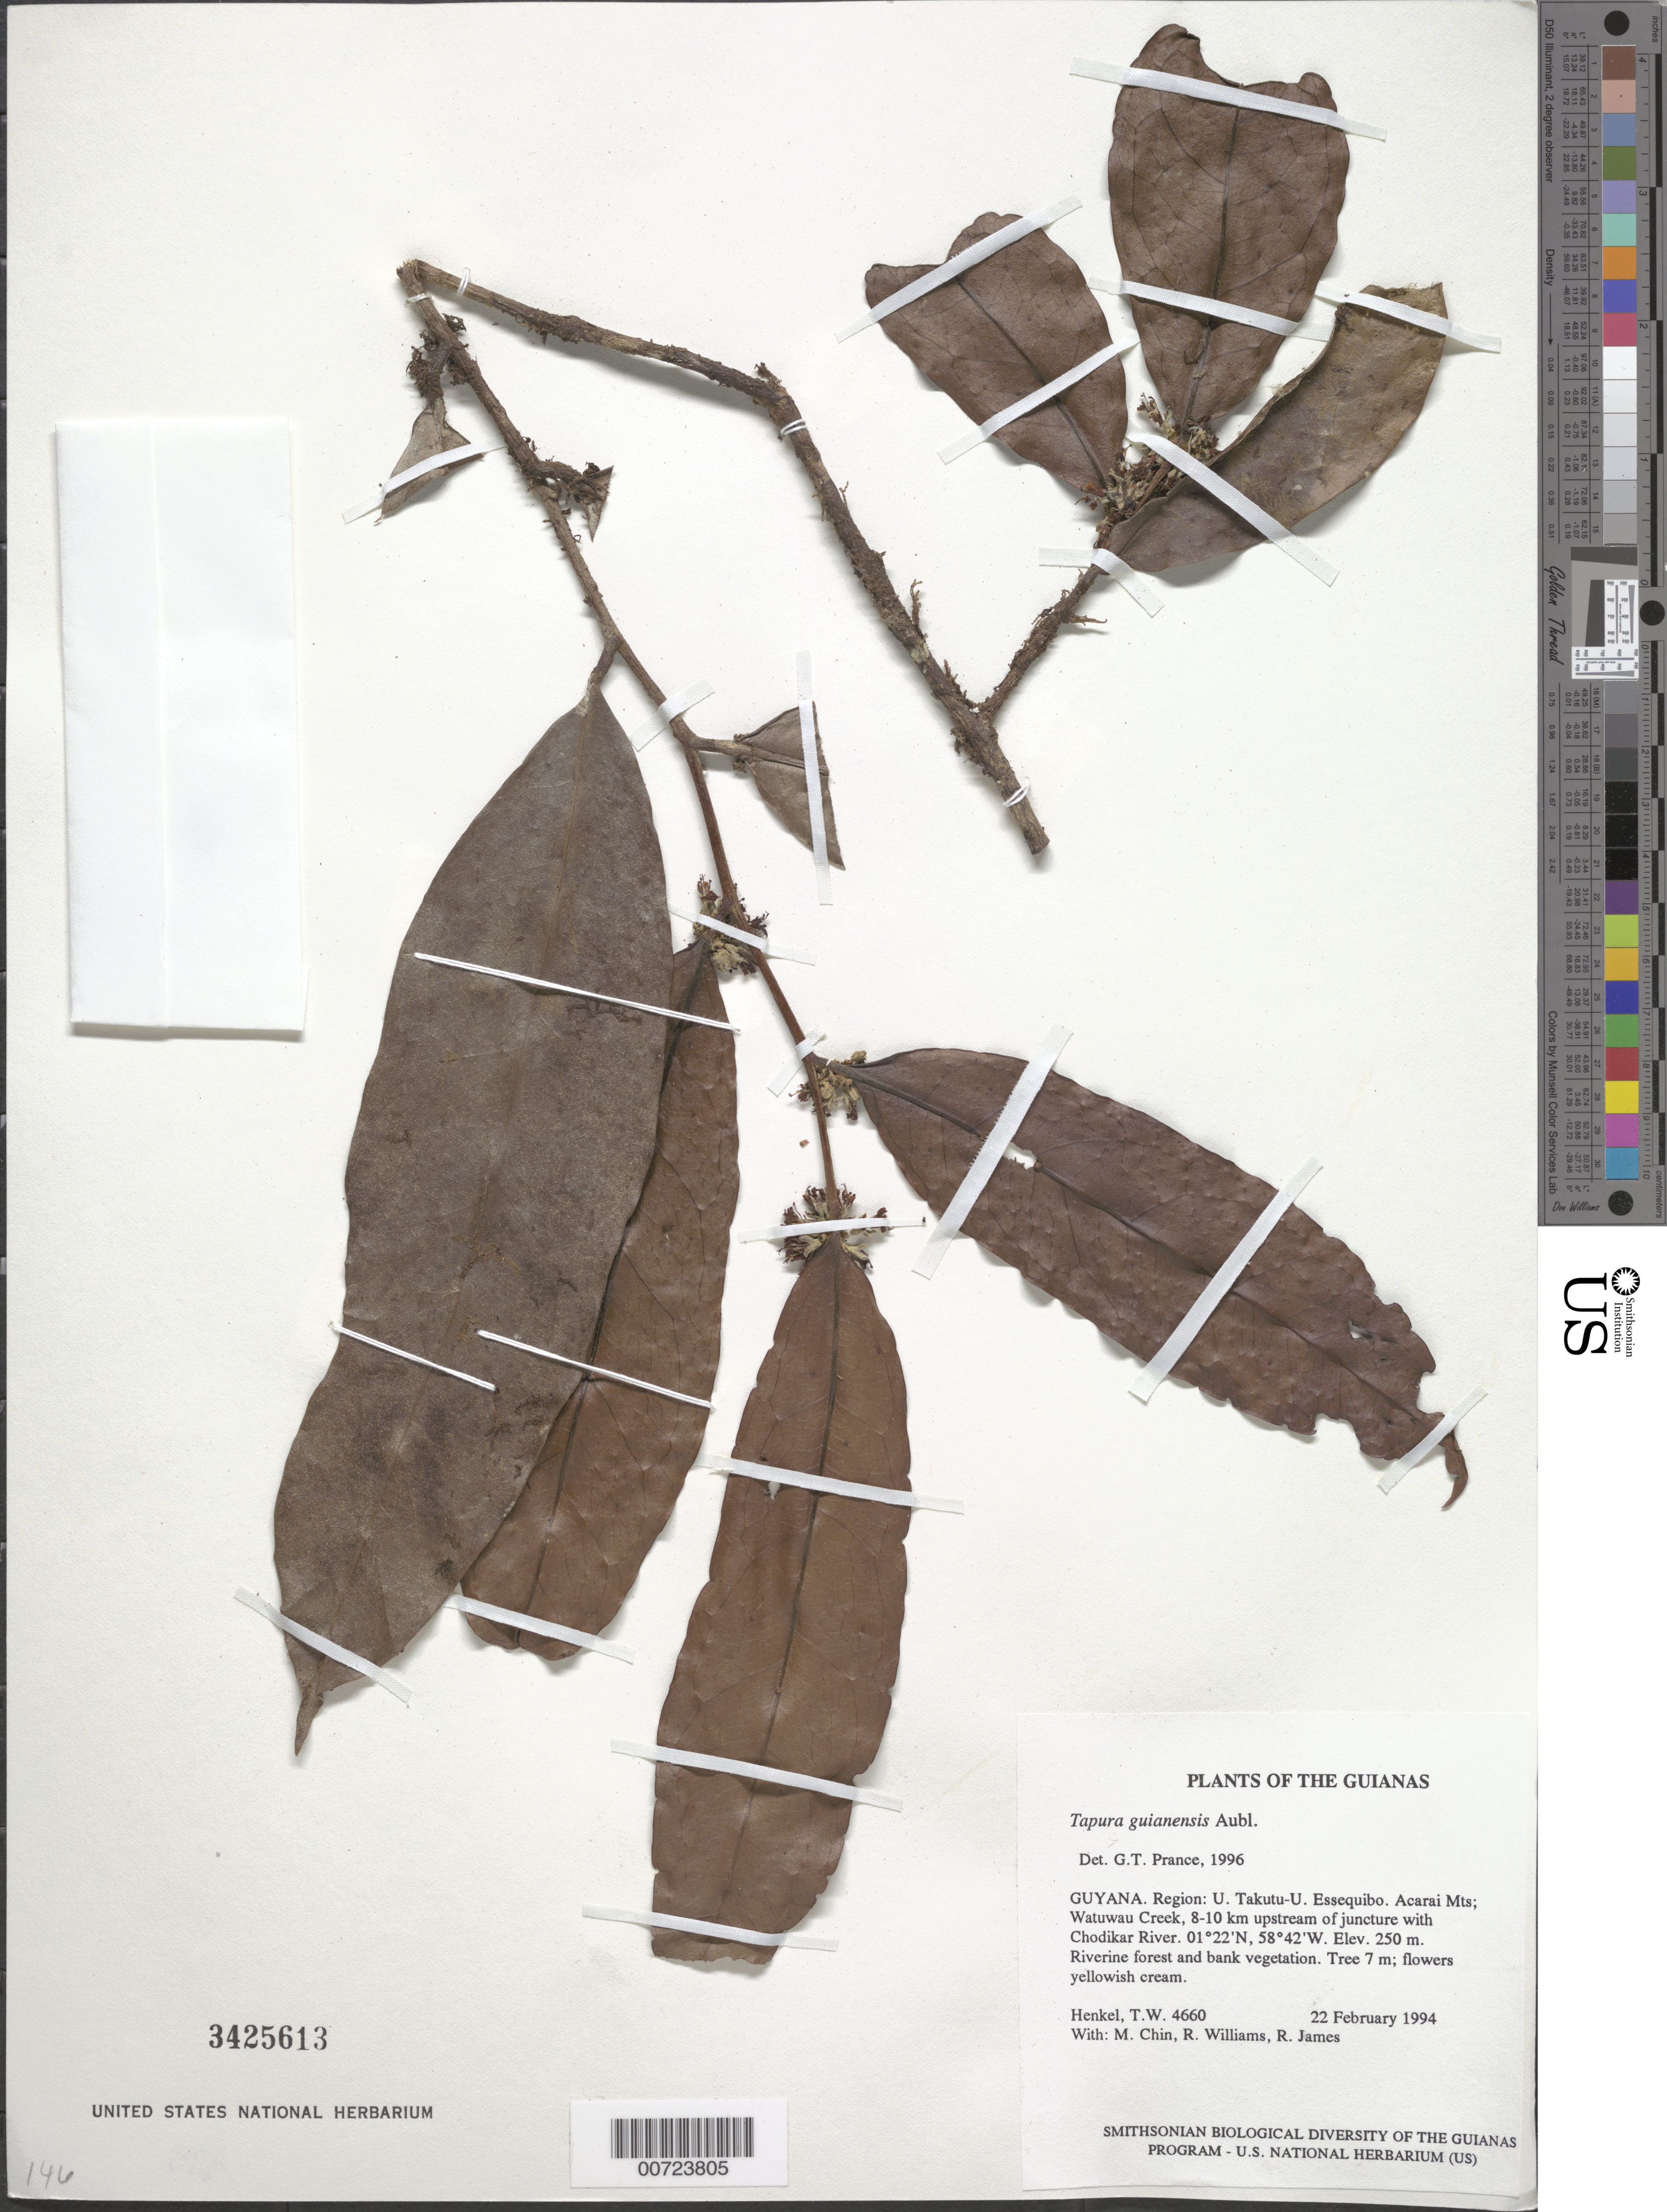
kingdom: Plantae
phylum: Tracheophyta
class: Magnoliopsida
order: Malpighiales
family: Dichapetalaceae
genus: Tapura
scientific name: Tapura guianensis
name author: Aubl.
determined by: Prance, G. T.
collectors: T. Henkel, M. Chin, R. Williams & R. James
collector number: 4660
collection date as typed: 22 February 1994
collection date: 1994-02-22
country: Guyana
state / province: U. Takutu-U. Essequibo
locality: Acarai Mts; Watuwau Creek, 8-10 km upstream of juncture with Chodikar River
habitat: Riverine forest and bank vegetation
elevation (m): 250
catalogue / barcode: US 3425613